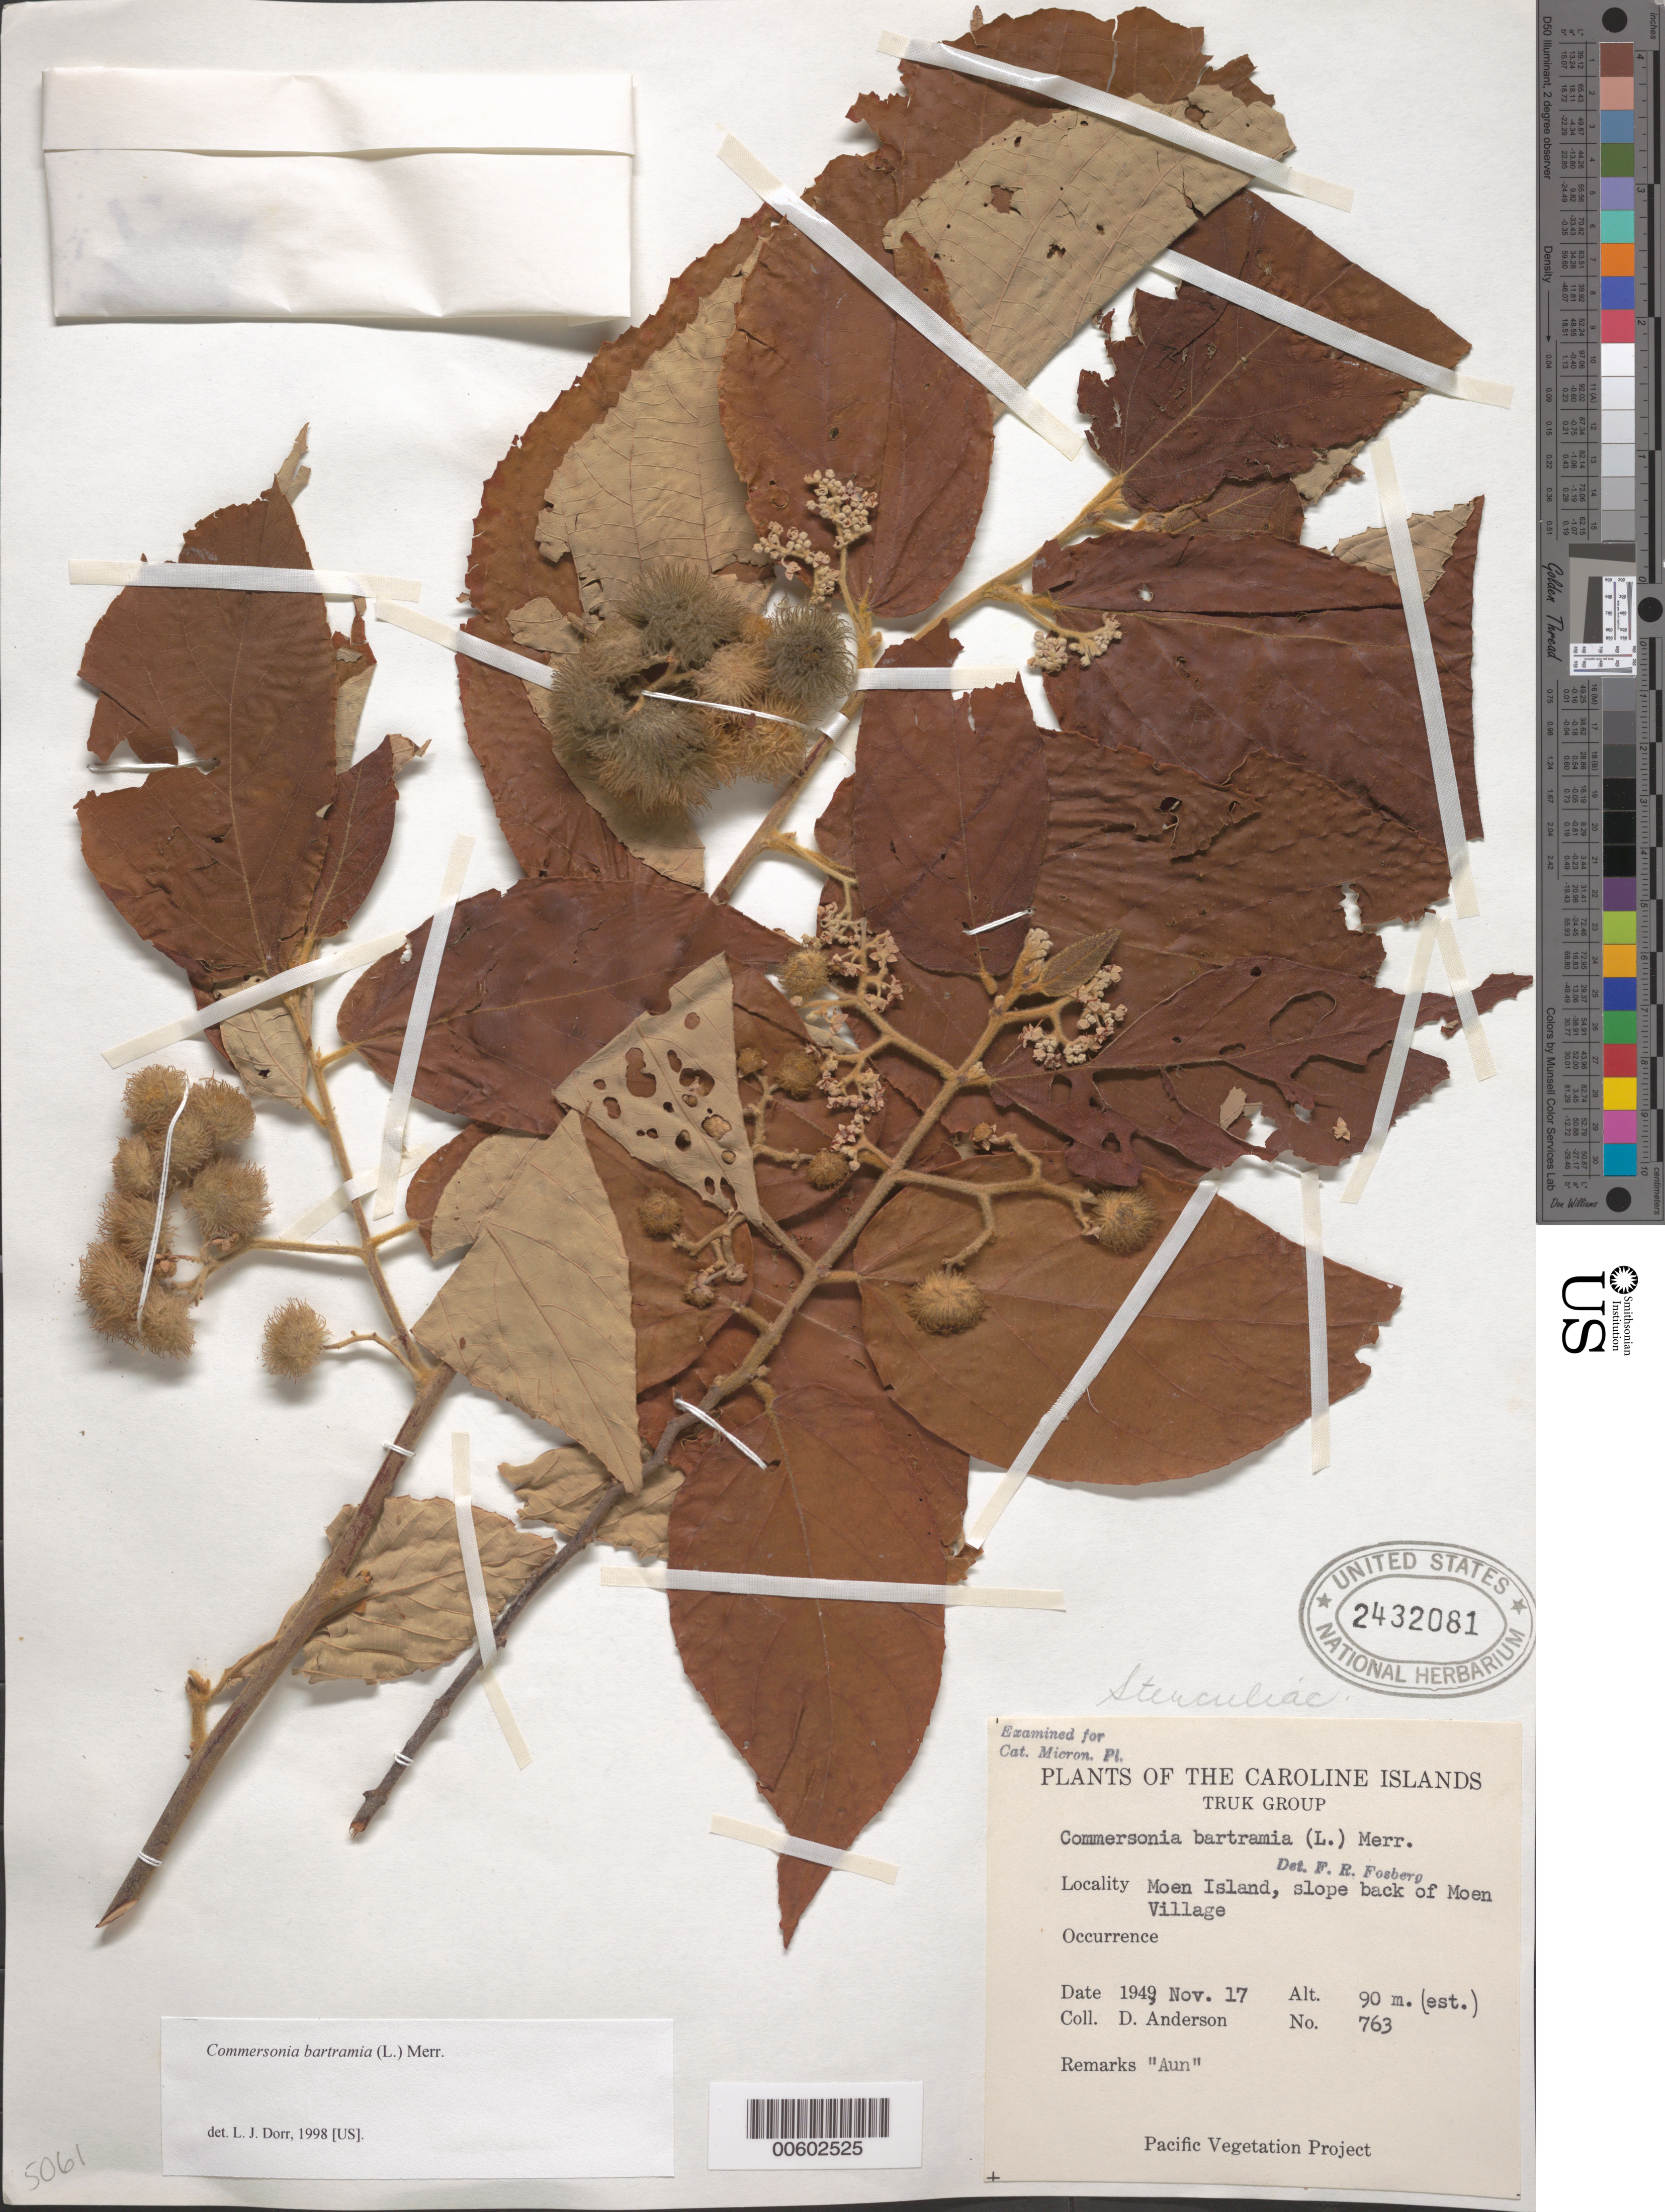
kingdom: Plantae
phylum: Tracheophyta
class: Magnoliopsida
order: Malvales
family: Malvaceae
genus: Commersonia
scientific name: Commersonia bartramia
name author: (L.) Merr.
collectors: D. Anderson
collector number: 763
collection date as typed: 17 Nov 1949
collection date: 1949-11-17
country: Micronesia, Federated States of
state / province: Truk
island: Moen [Wono]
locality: Slopes back of Moen Village. [Moen I. = Weno I.; Chuuk = Truk] [Truk Is.]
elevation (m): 90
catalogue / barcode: US 2432081